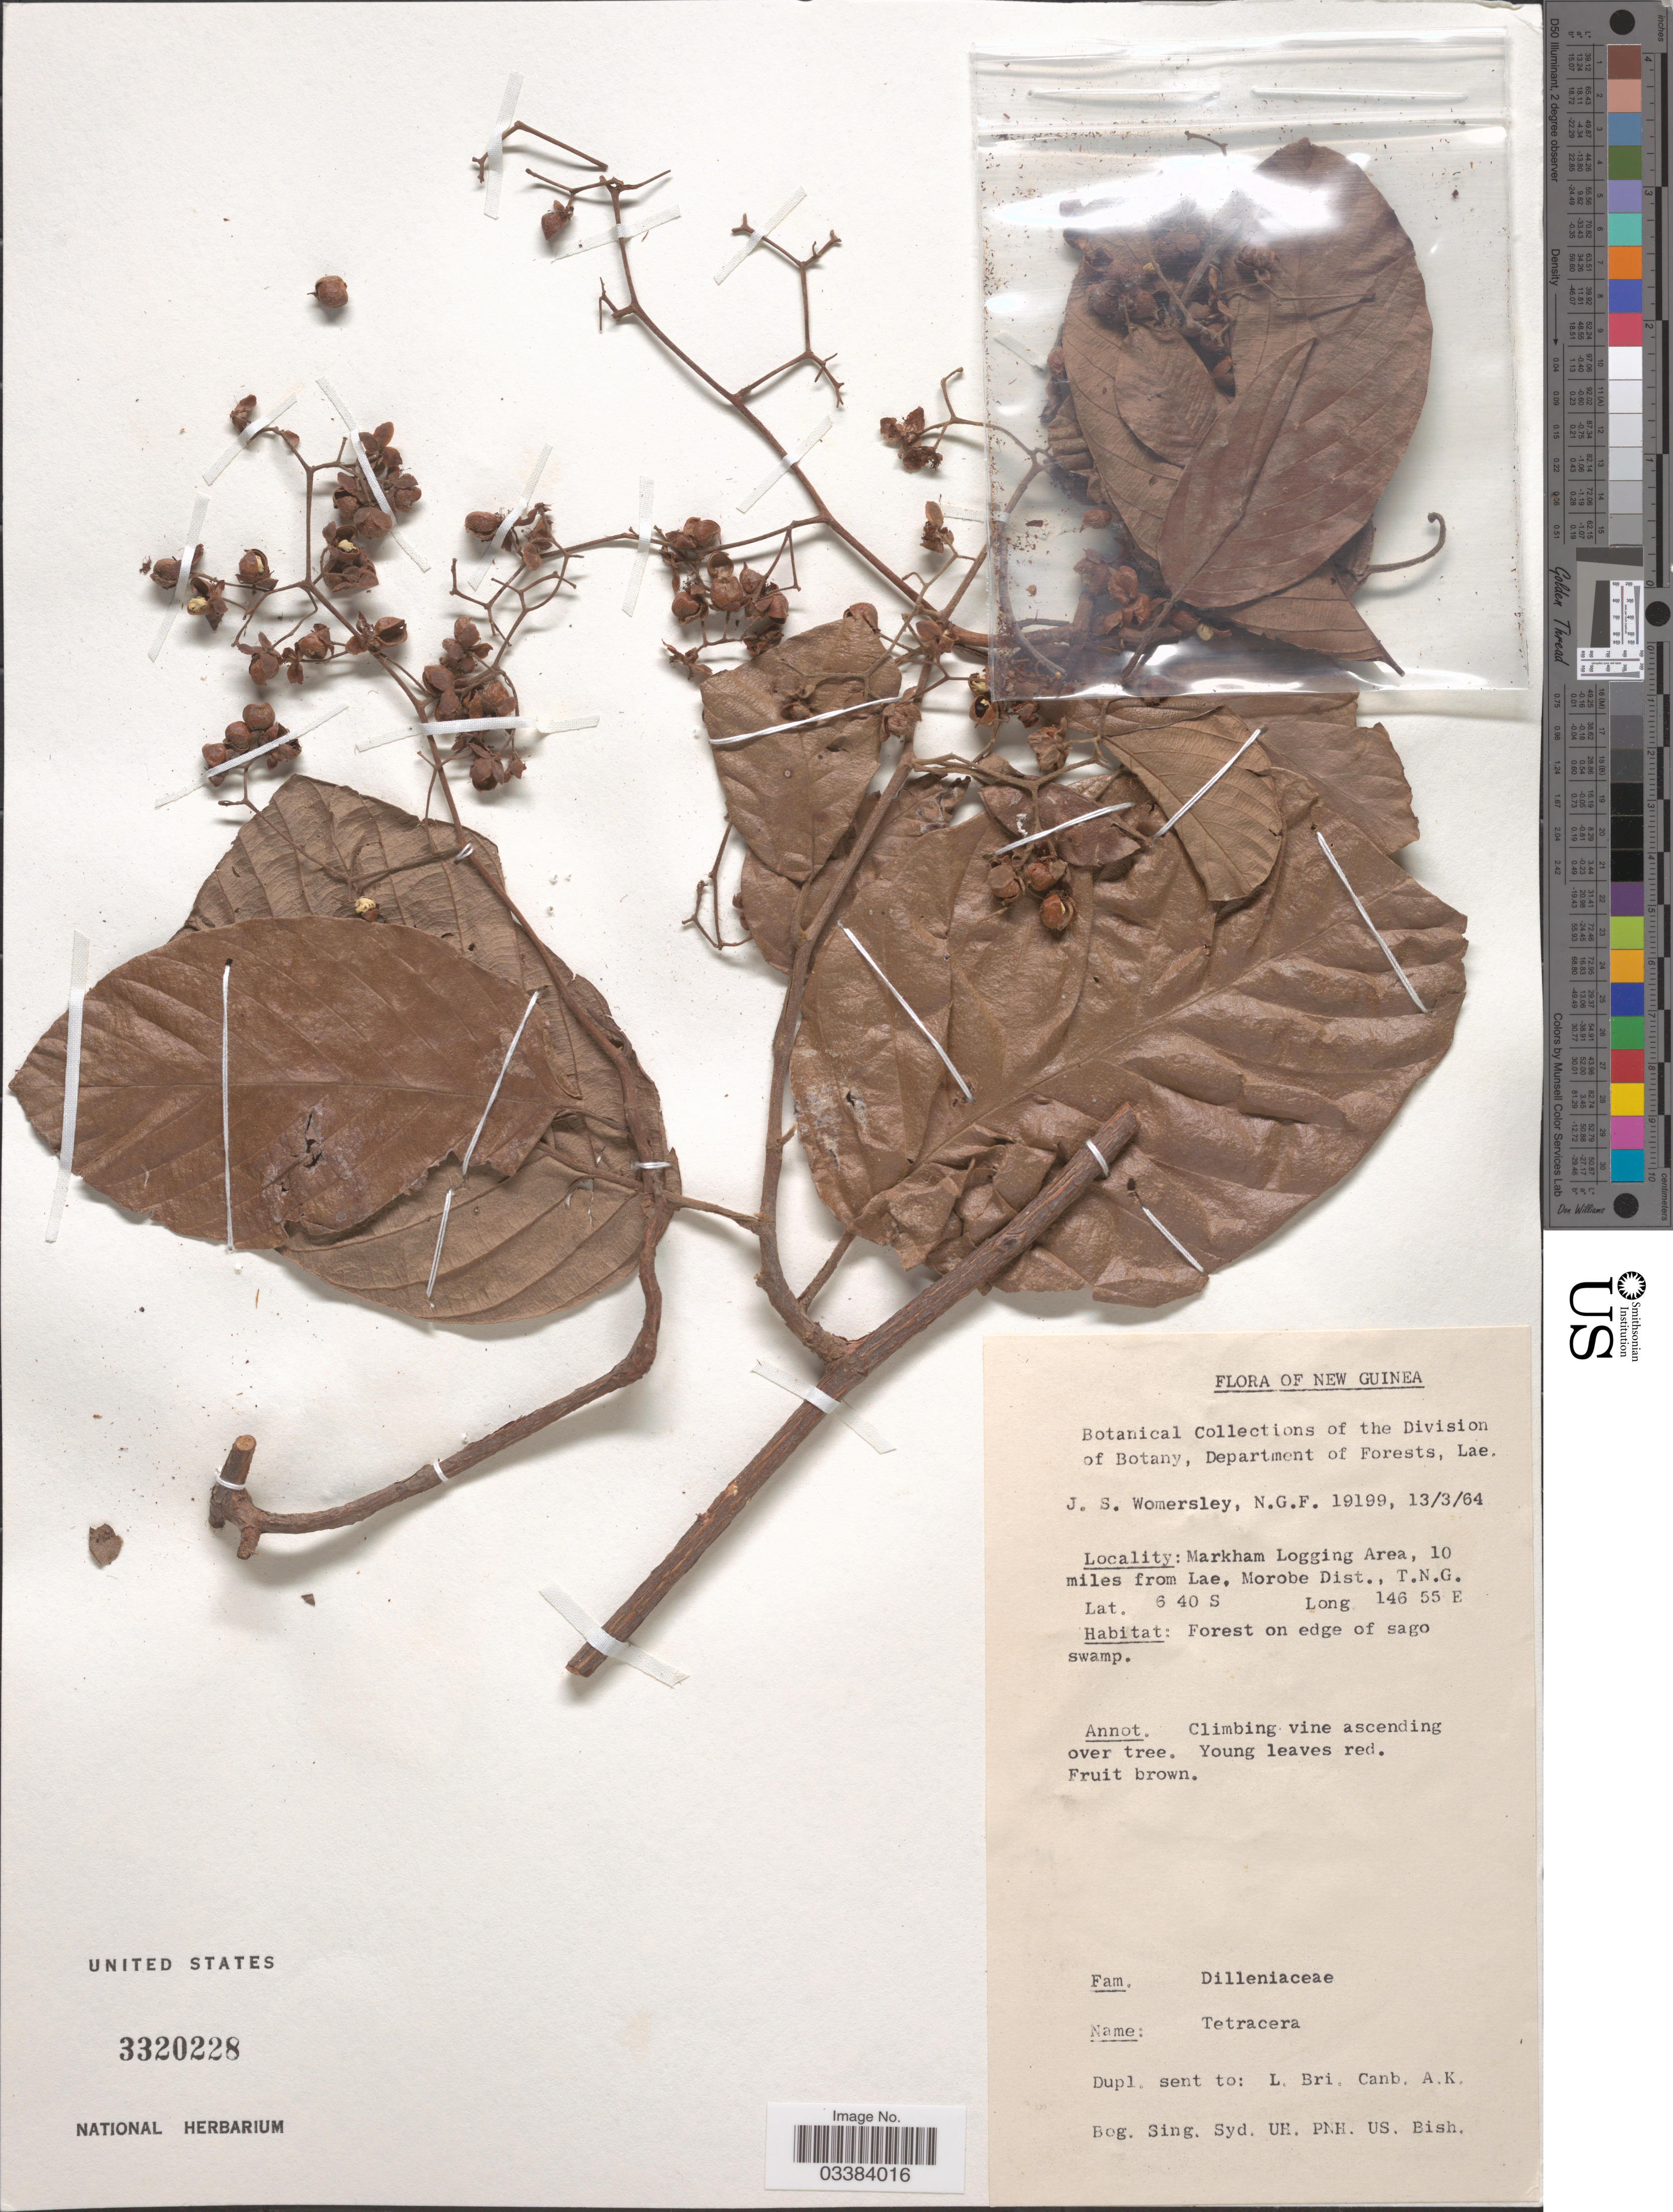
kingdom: Plantae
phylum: Tracheophyta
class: Magnoliopsida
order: Dilleniales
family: Dilleniaceae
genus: Tetracera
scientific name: Tetracera sp.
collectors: J. S. Womersley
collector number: NGF 19199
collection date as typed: Transcribed d/m/y: 13/3/64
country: Papua New Guinea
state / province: Morobe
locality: New Guinea. Markham Logging Area, 10 miles from Lae, Morobe Dist., T.N.G.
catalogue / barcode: US 3320228